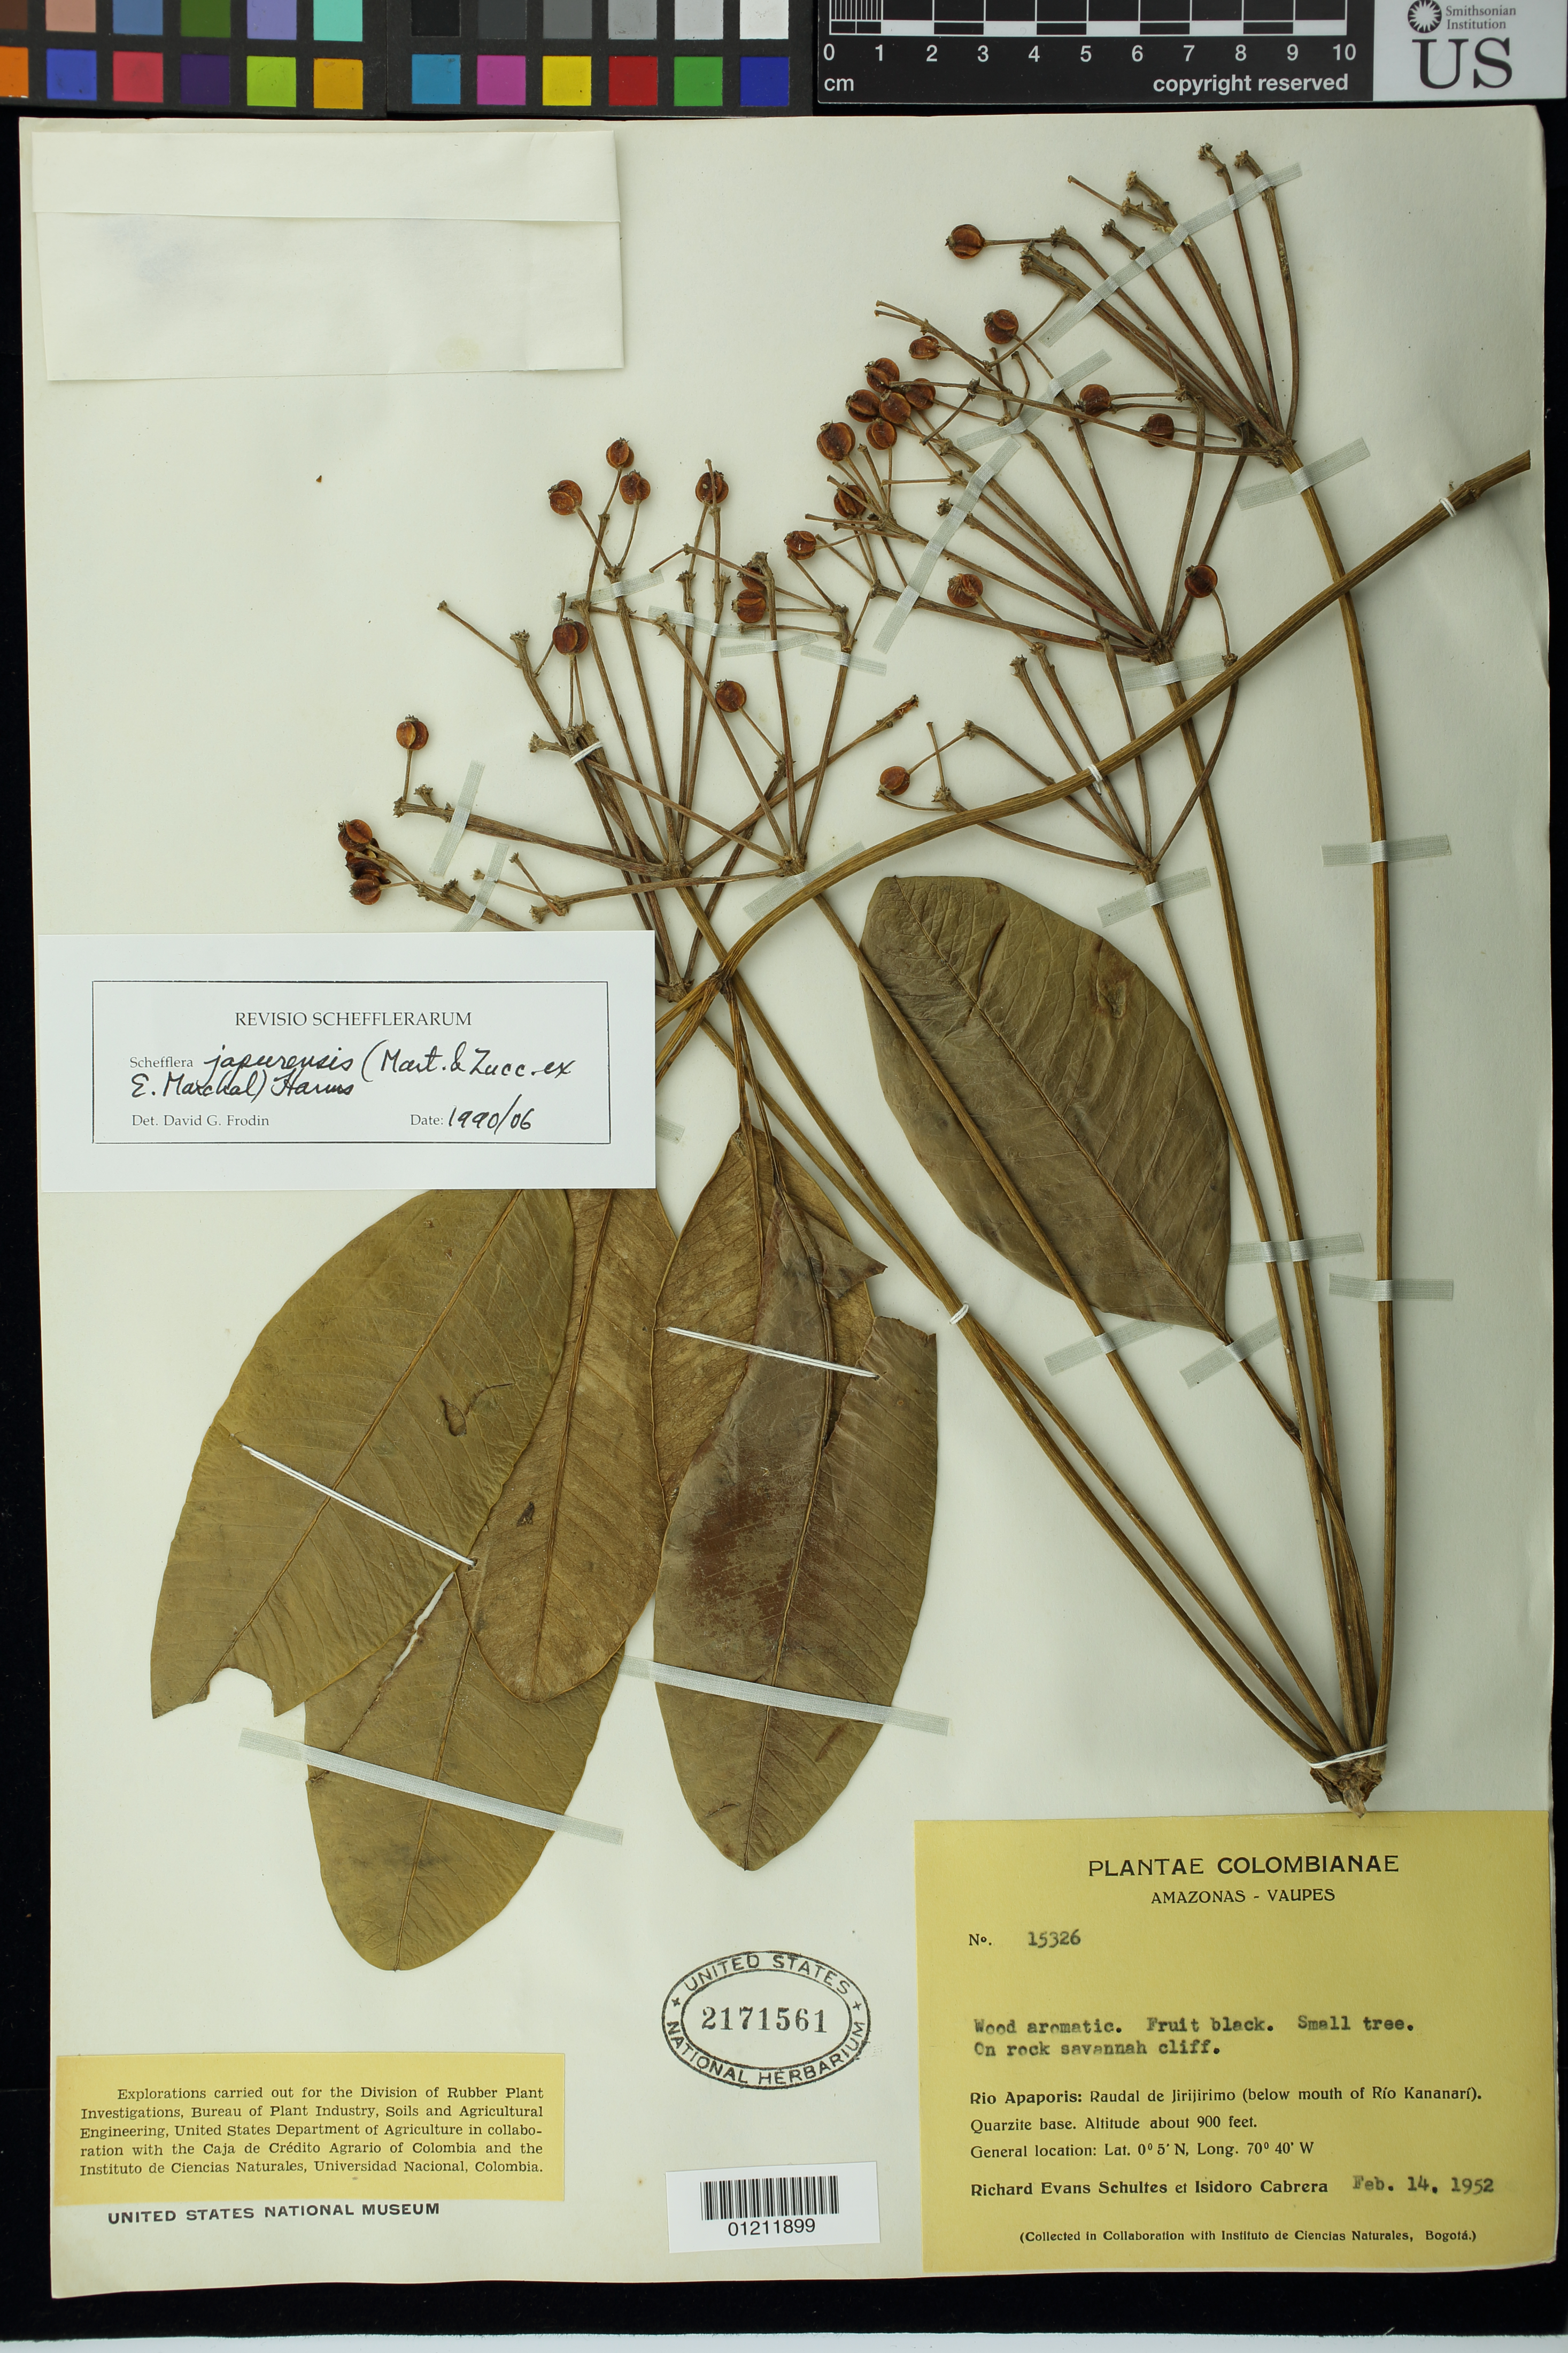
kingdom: Plantae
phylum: Tracheophyta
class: Magnoliopsida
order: Apiales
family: Araliaceae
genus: Schefflera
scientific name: Schefflera japurensis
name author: (Mart. & Zucc. ex Marchal) Harms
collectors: R. E. Schultes & I. Cabrera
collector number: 15326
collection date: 1952-02-14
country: Colombia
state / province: Vaupés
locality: Amazonas - Vaupes. Rio Apaporis: Raudal de Jirijirimo (below mouth of Rio Kananarí). On rock savannah cliff.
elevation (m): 274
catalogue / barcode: US 2171561